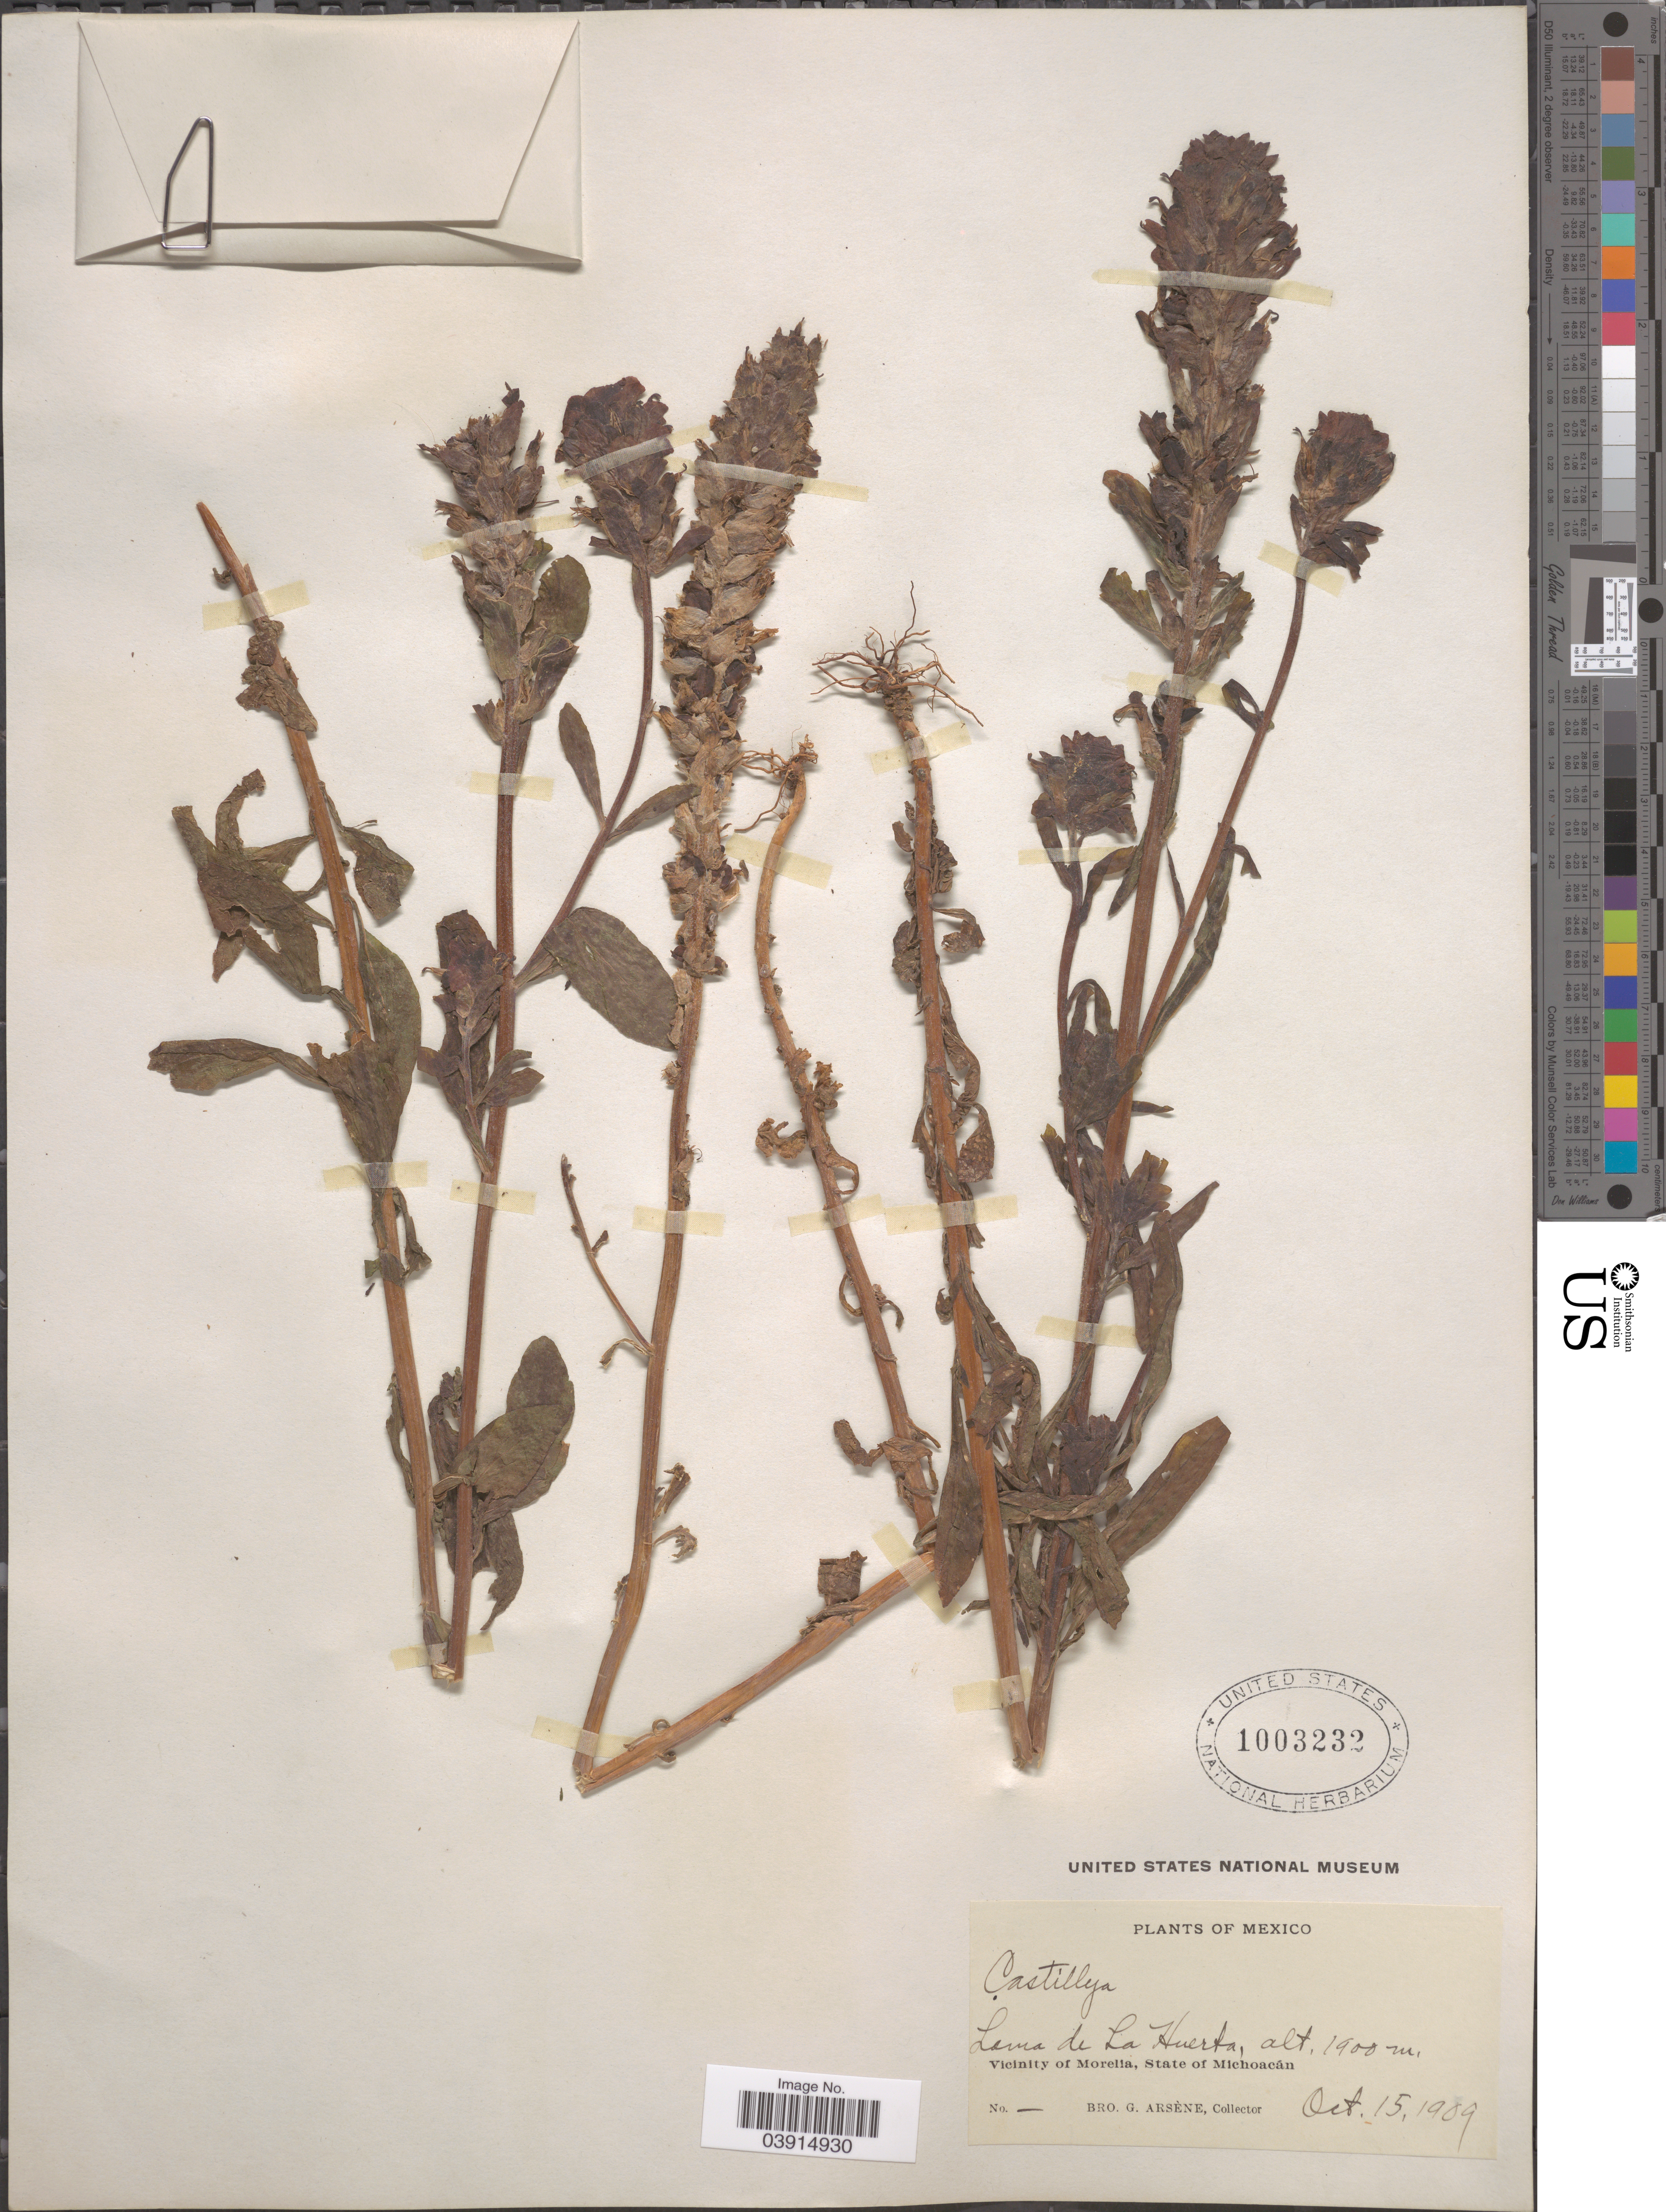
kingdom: Plantae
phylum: Tracheophyta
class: Magnoliopsida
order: Lamiales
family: Orobanchaceae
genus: Castilleja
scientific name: Castilleja arvensis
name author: Schltdl. & Cham.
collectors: Bro. G. Arsène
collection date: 1909-10-15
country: Mexico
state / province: Michoacán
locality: Loma de La Huerta, Vicinity of Morelia.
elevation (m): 1900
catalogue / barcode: US 1003232